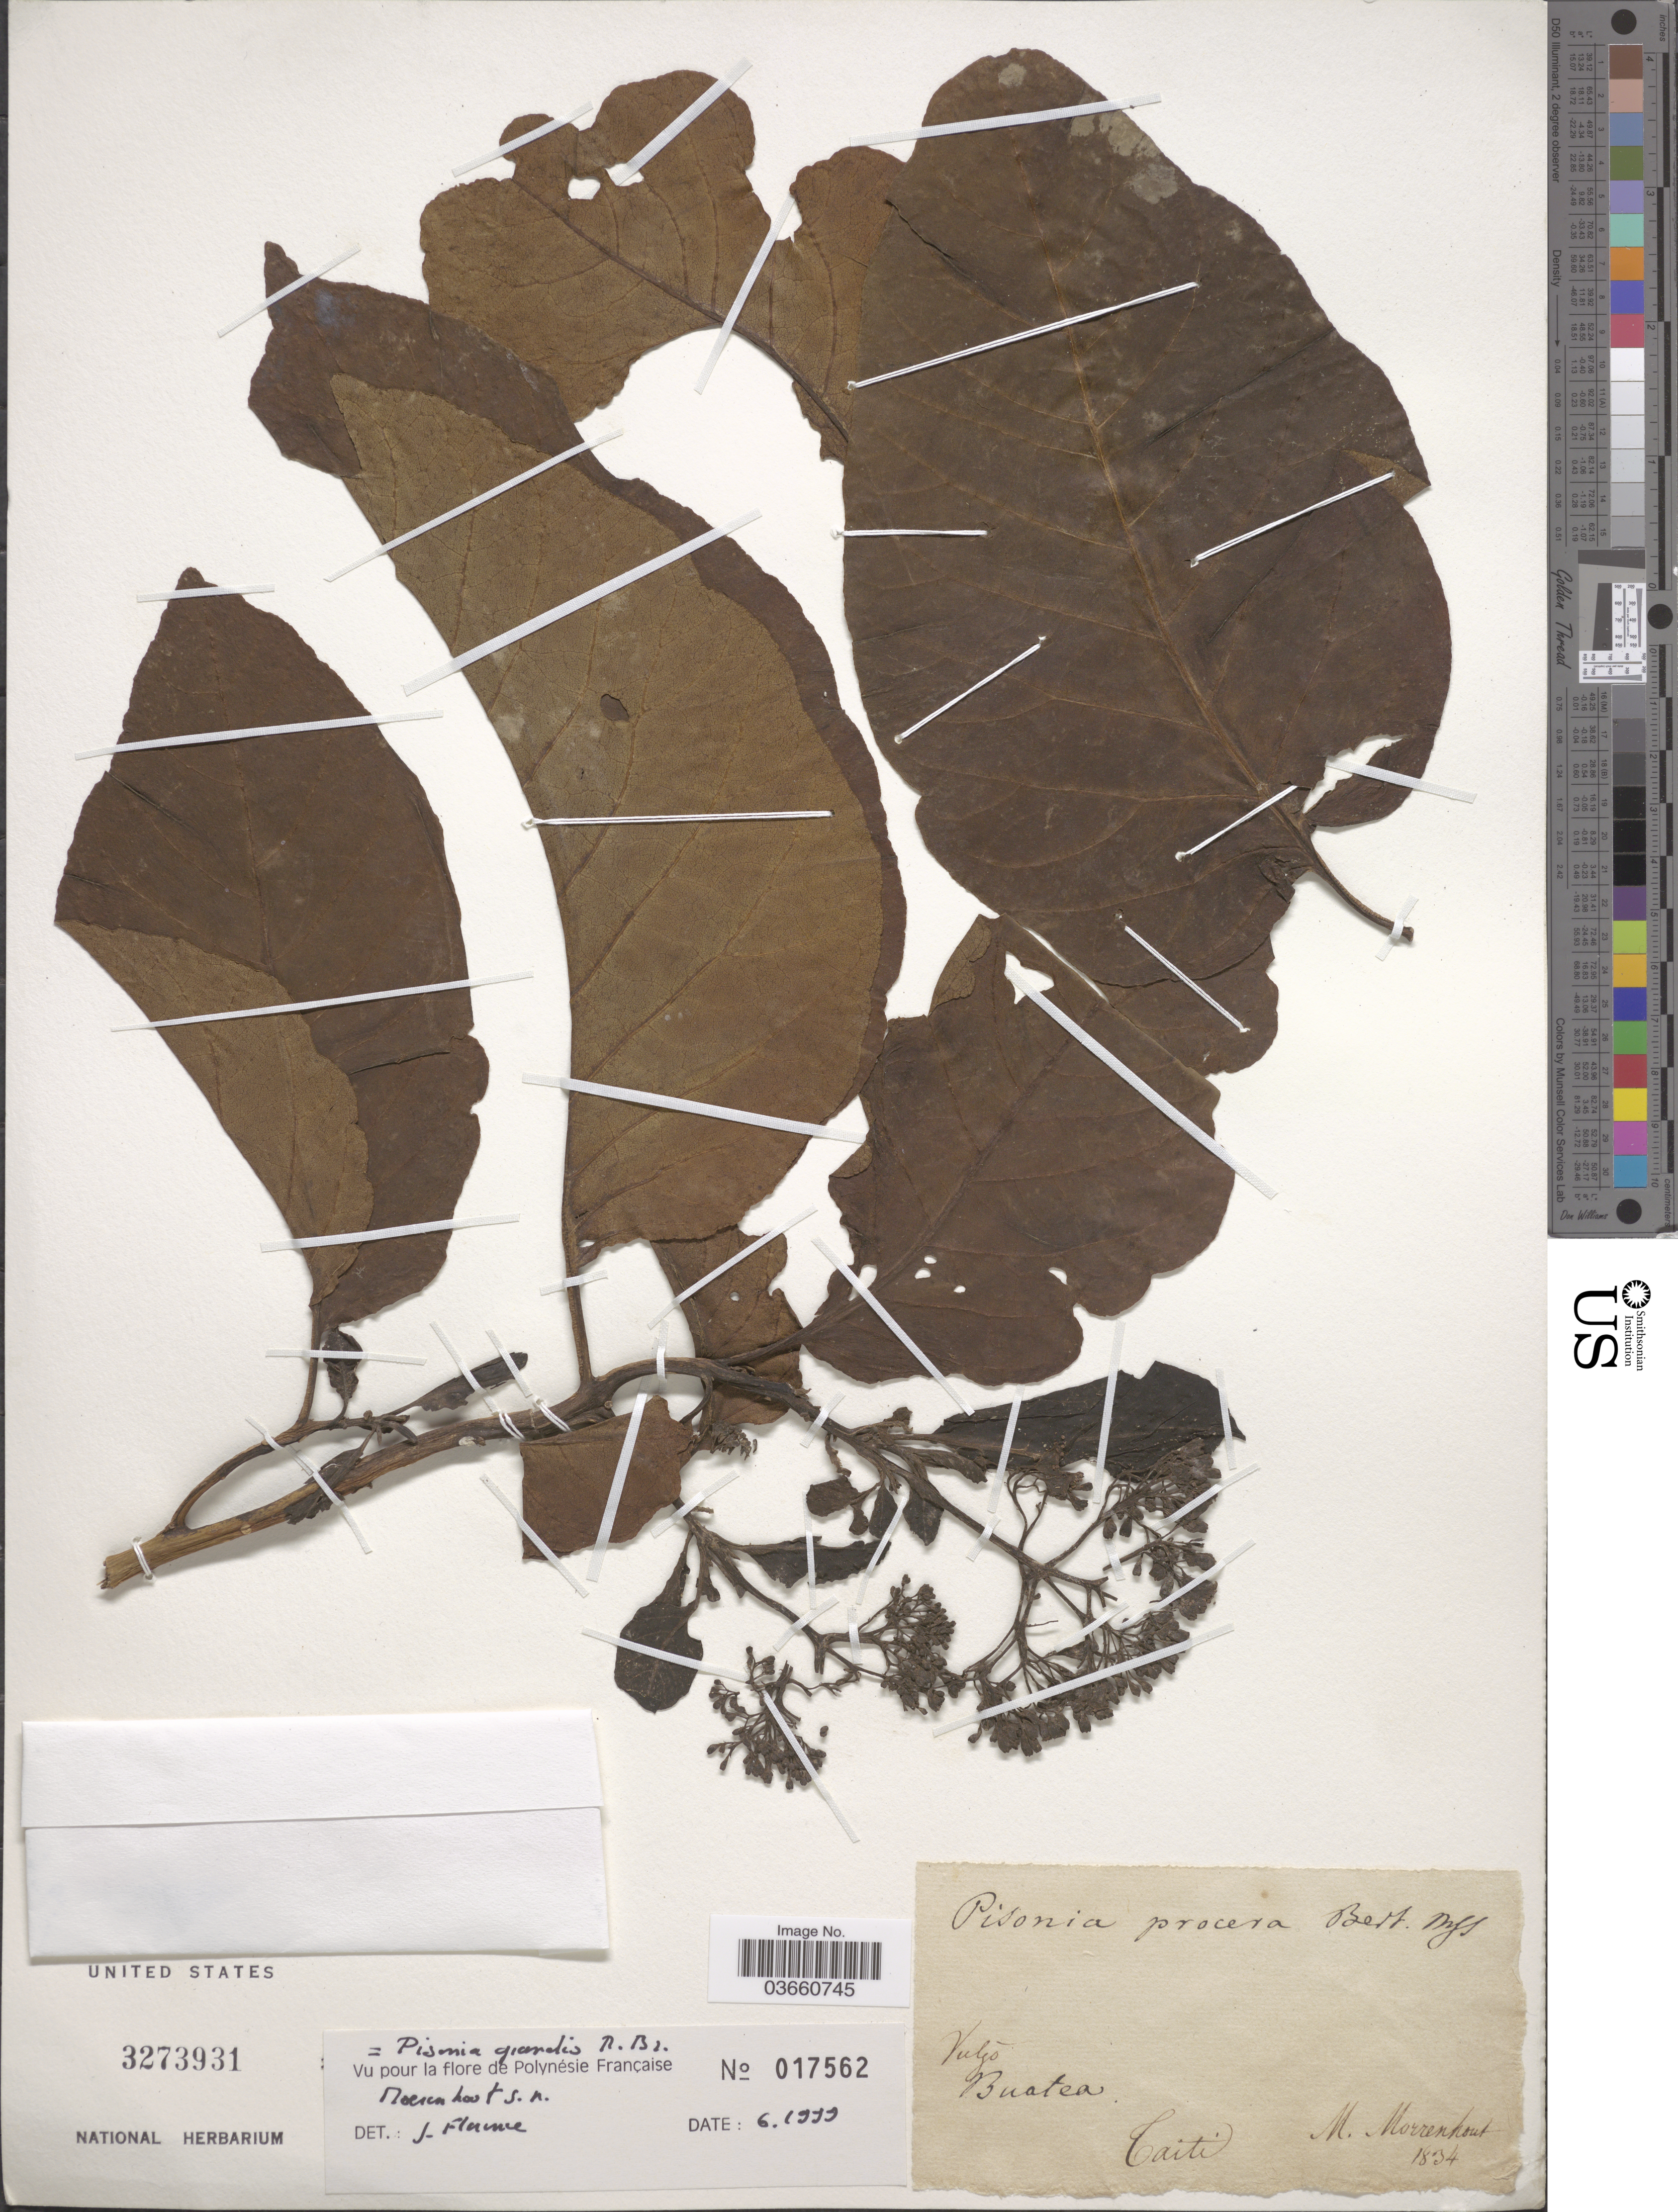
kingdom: Plantae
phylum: Tracheophyta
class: Magnoliopsida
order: Caryophyllales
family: Nyctaginaceae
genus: Pisonia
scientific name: Pisonia grandis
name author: R. Br.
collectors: M. Morrenhout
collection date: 1834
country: French Polynesia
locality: Vutzo [interpreted]. Buatea. Taiti.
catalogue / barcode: US 3273931